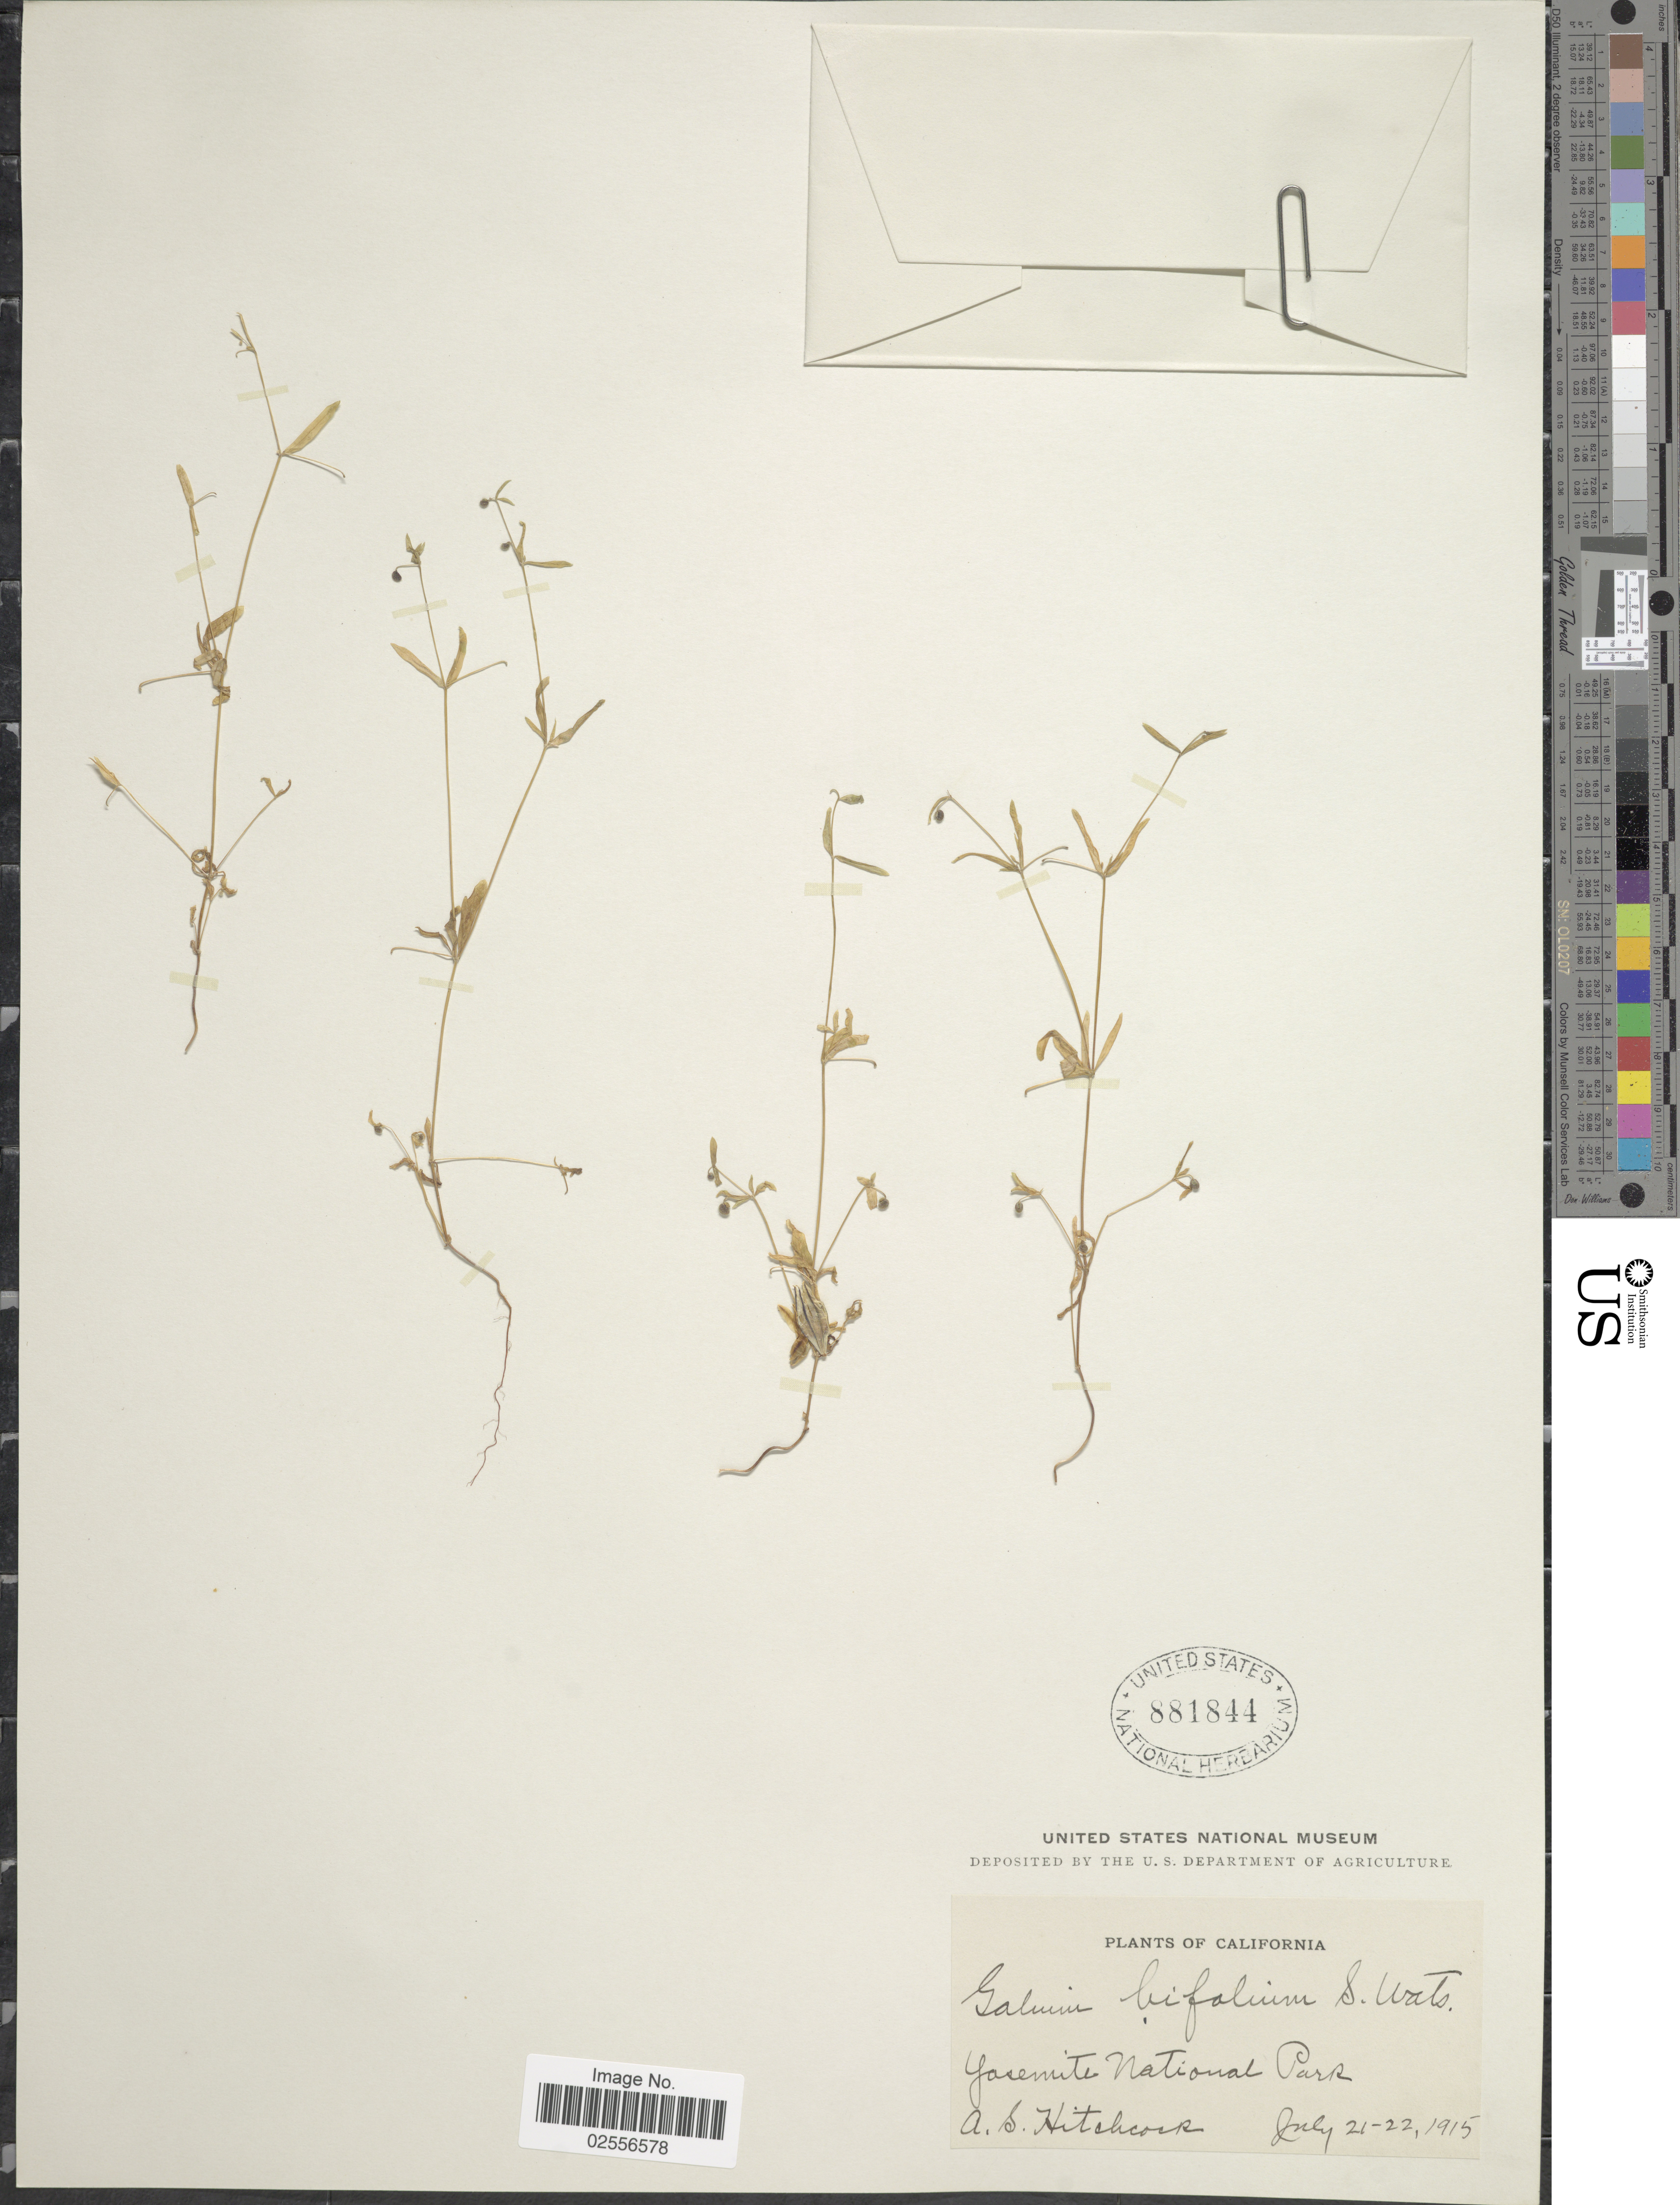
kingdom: Plantae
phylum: Tracheophyta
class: Magnoliopsida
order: Gentianales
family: Rubiaceae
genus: Galium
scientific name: Galium bifolium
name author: S. Watson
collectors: A. S. Hitchcock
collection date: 1915-07-21/1915-07-22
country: United States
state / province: California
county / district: Mariposa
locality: Yosemite National Park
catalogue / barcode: US 881844